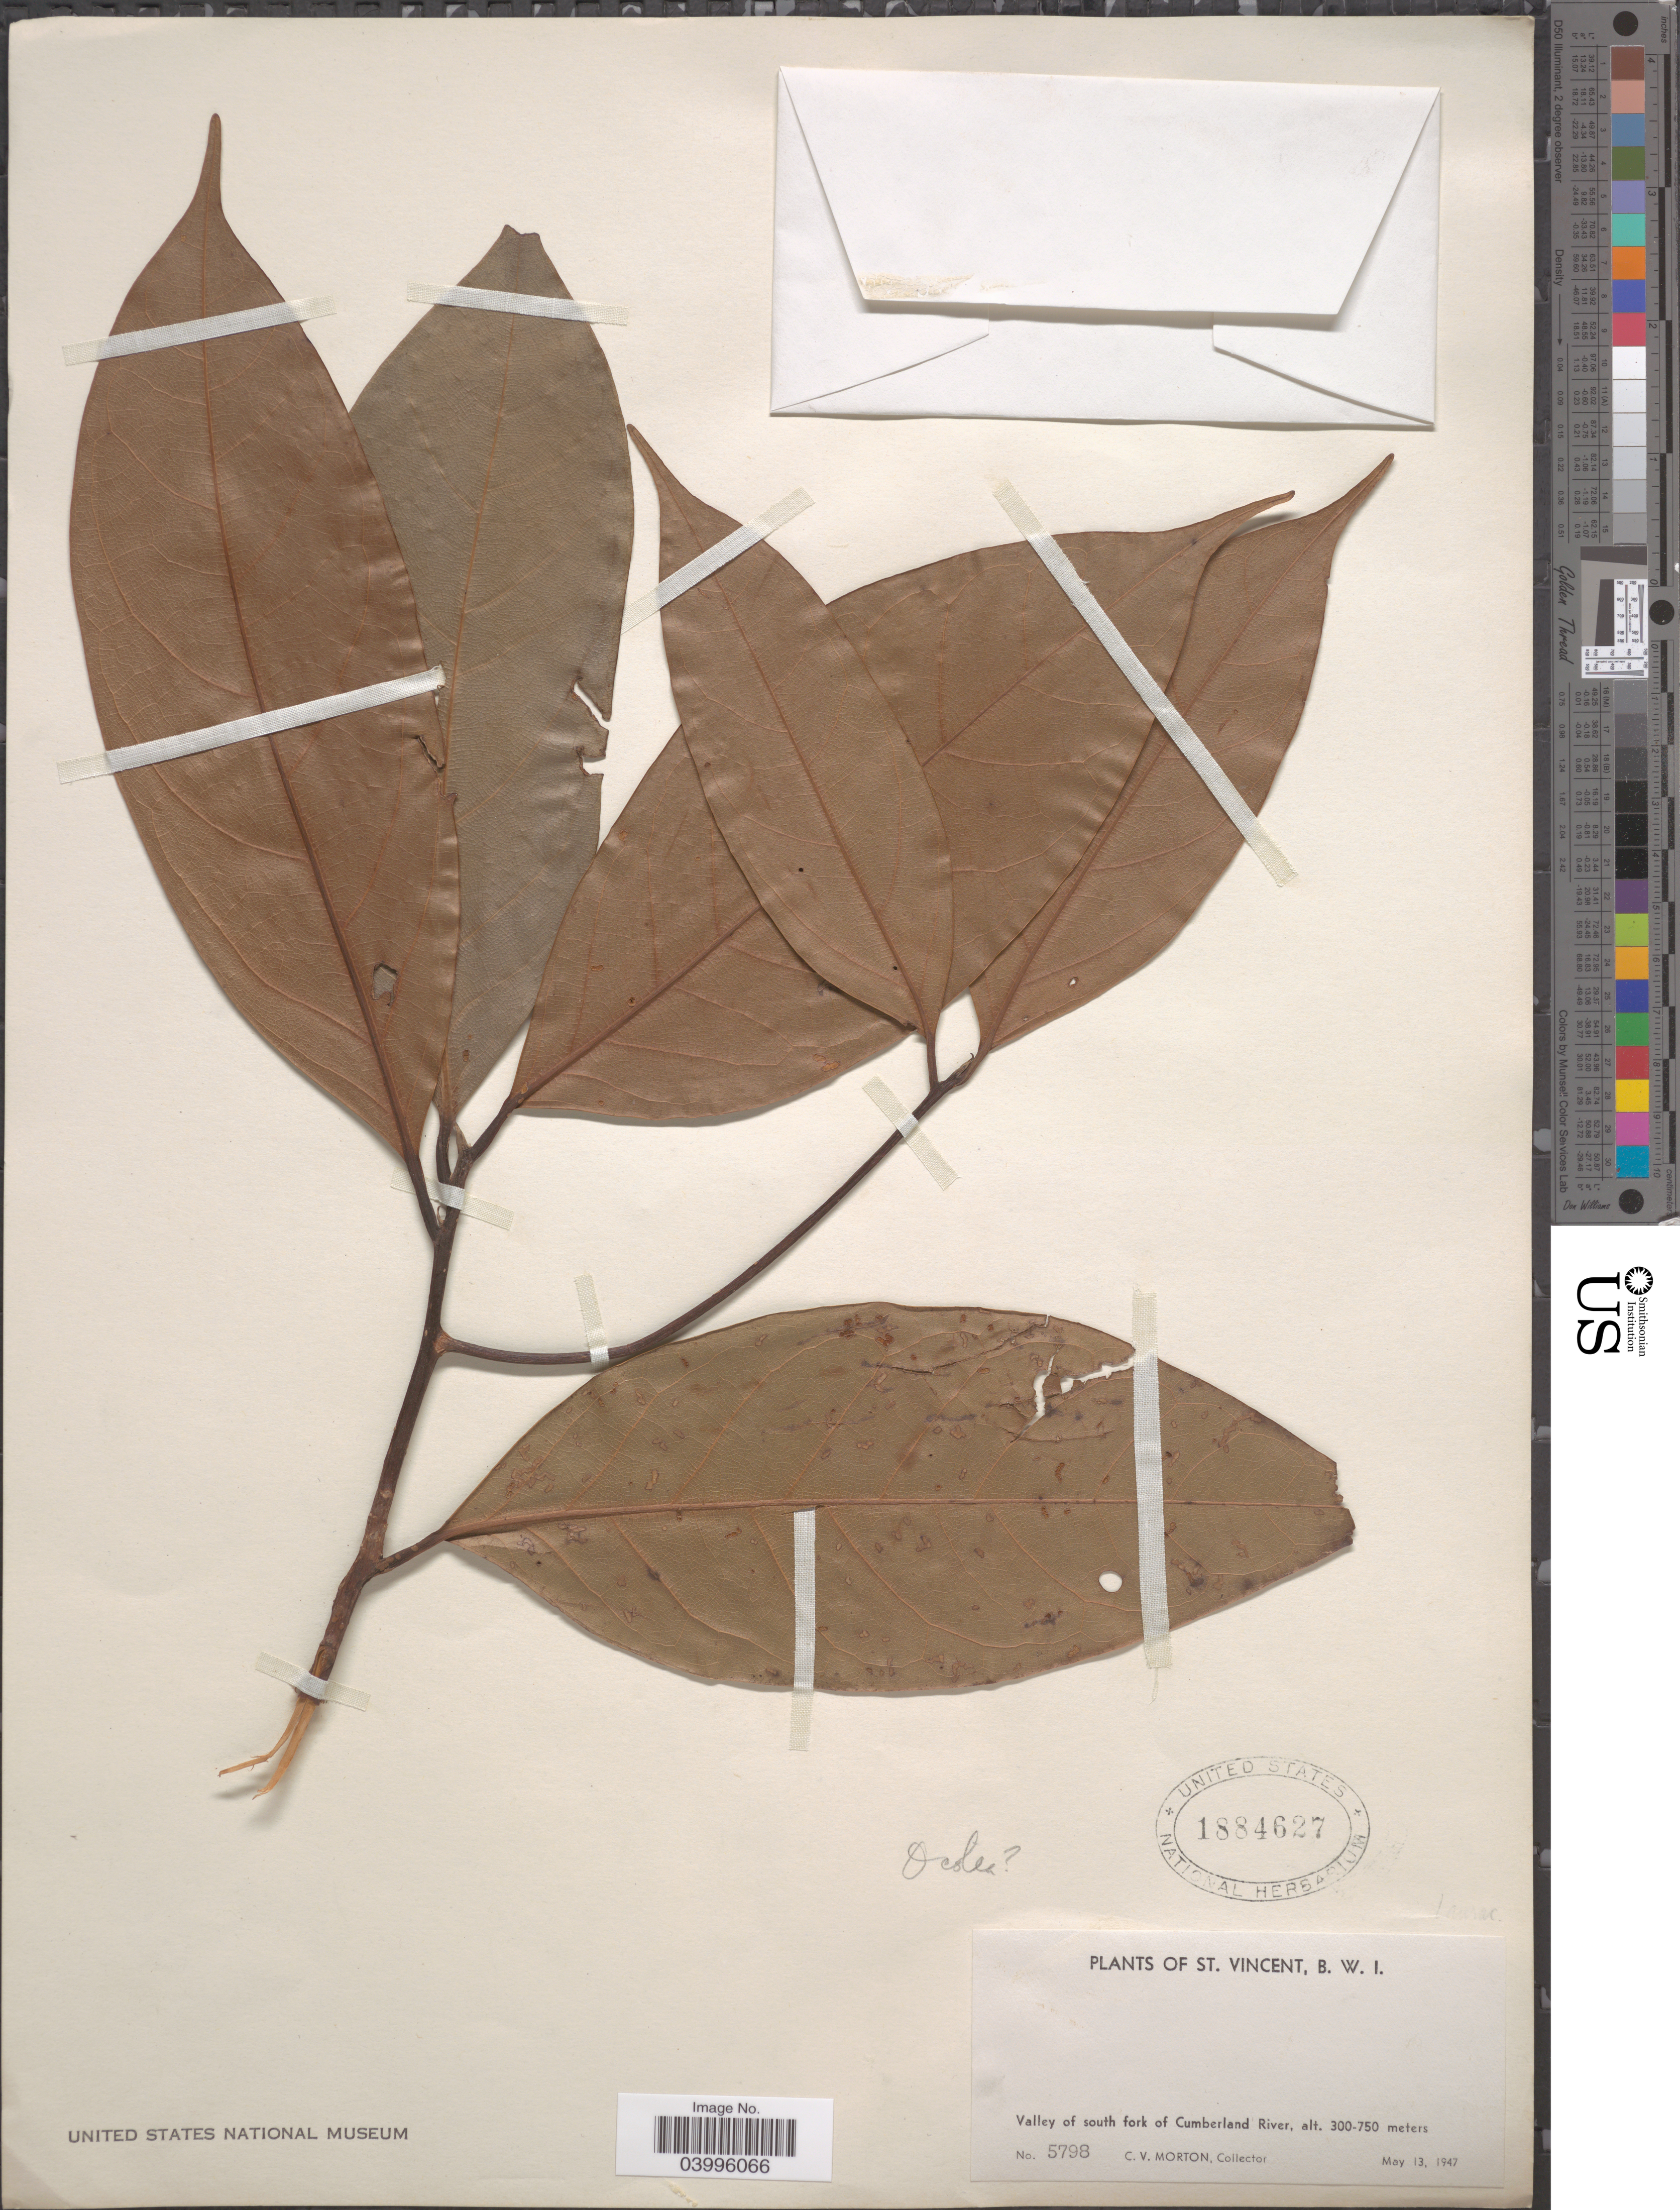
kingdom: Plantae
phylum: Tracheophyta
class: Magnoliopsida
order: Laurales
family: Lauraceae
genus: Ocotea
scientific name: Ocotea sp.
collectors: C. V. Morton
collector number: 5798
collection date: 1947-05-13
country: St. Vincent - Grenadines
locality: St. Vincent, B.W.I. Valley of south fork of Cumberland River.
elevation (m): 300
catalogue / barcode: US 1884627